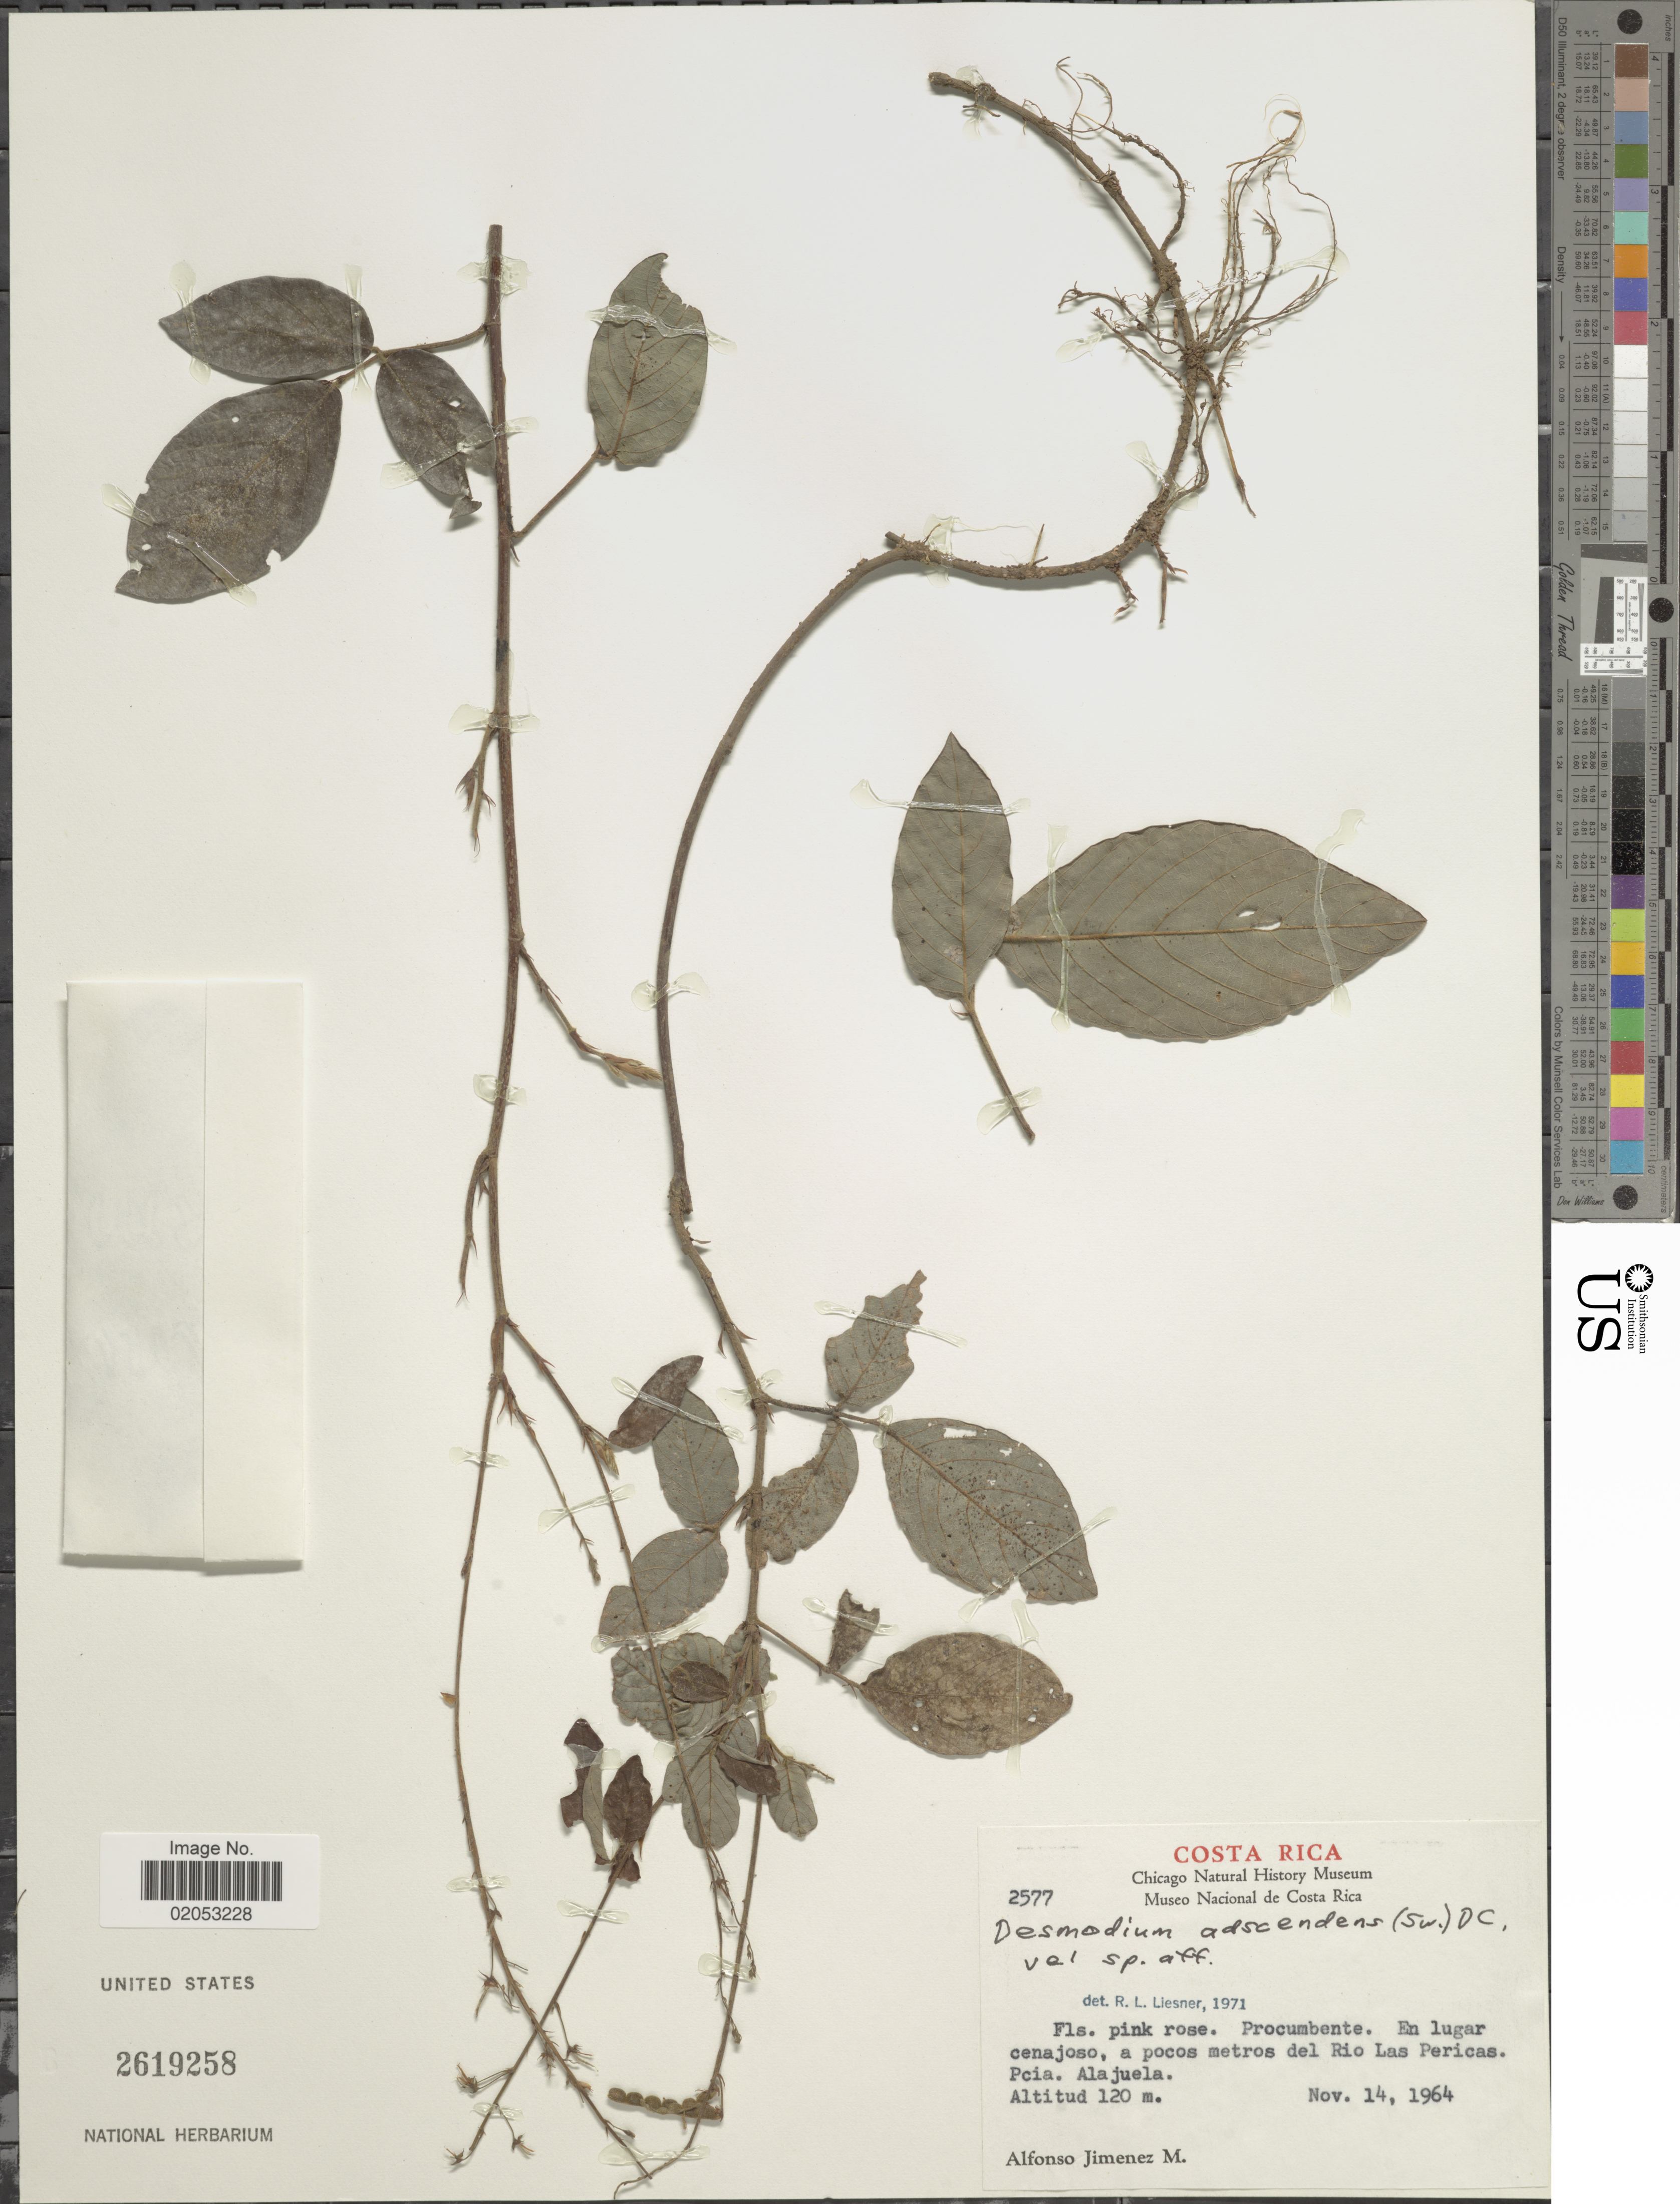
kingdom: Plantae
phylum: Tracheophyta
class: Magnoliopsida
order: Fabales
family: Fabaceae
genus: Desmodium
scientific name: Desmodium incanum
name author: (Sw.) DC.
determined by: Strong, M. T., (US), Smithsonian Institution - National Museum of Natural History (UNITED STATES)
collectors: A. Jimenez M.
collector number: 2577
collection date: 1964-11-14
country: Costa Rica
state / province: Alajuela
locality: A pocos metros del Rio Las Pericas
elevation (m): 120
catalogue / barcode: US 2619258